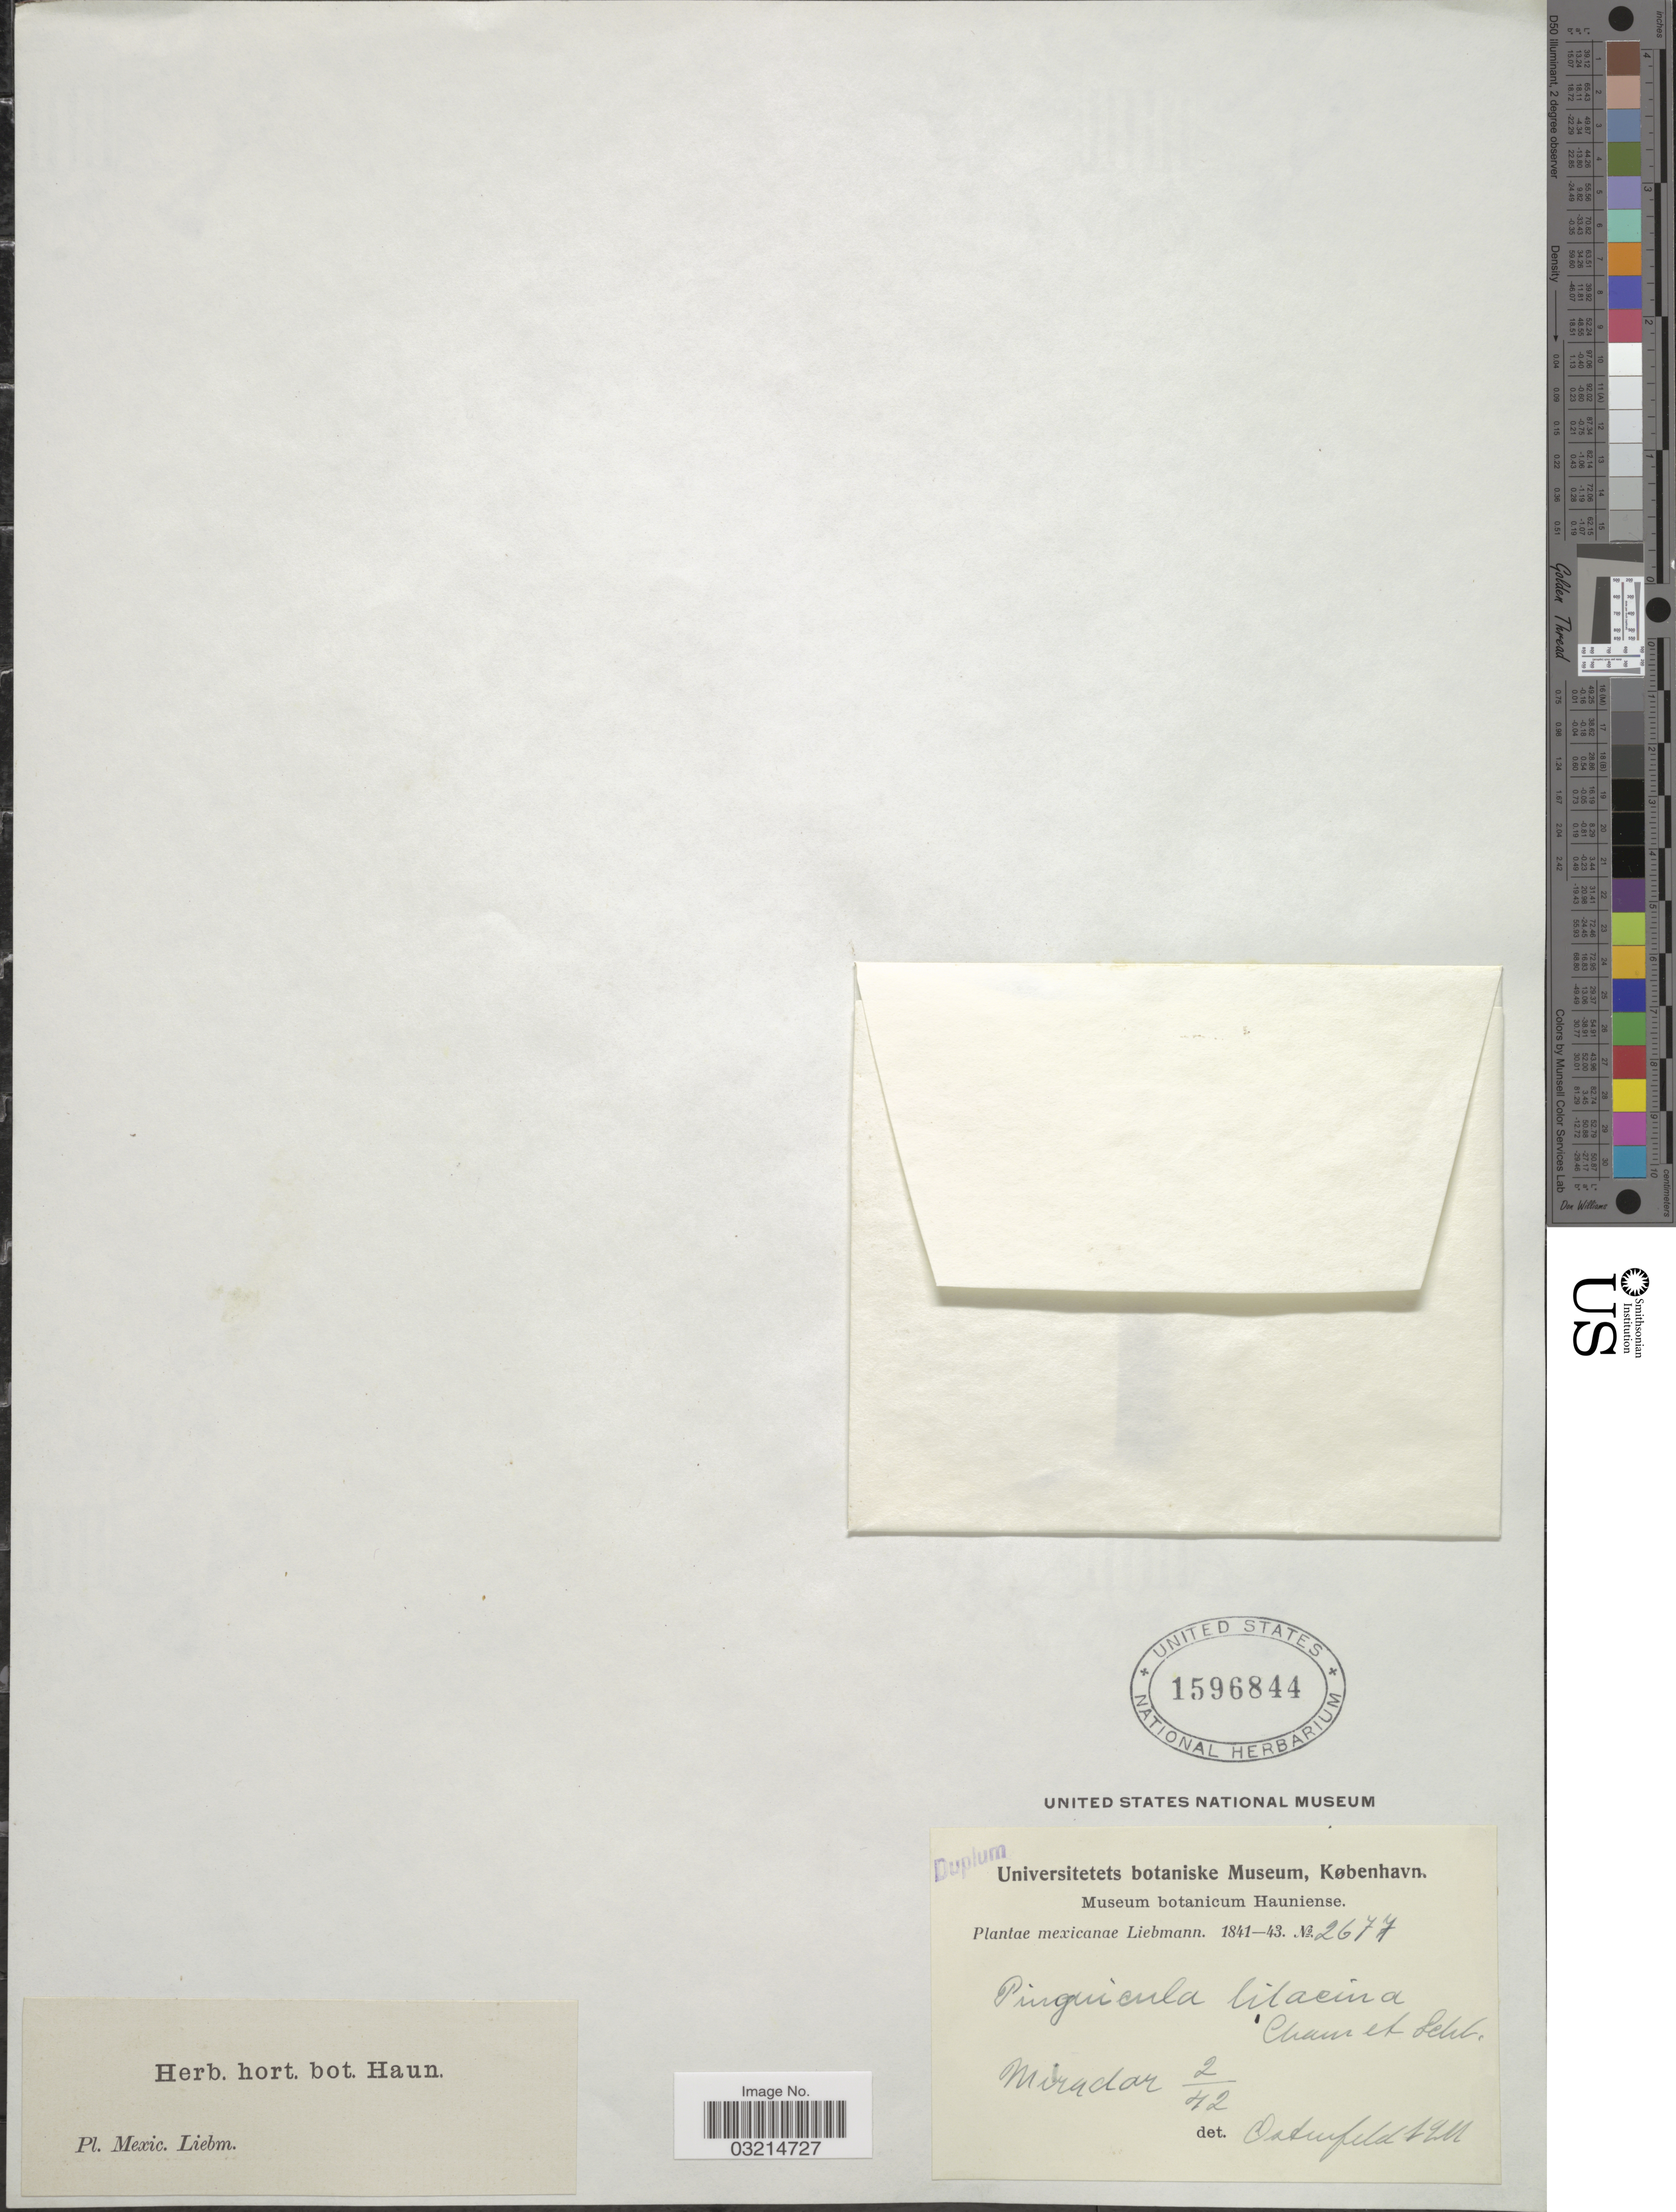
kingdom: Plantae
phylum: Tracheophyta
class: Magnoliopsida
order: Lamiales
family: Lentibulariaceae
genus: Pinguicula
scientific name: Pinguicula lilacina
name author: Schltdl. & Cham.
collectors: Liebmann, --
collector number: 2677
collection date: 1842-02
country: Mexico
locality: Mirador.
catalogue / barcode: US 1596844